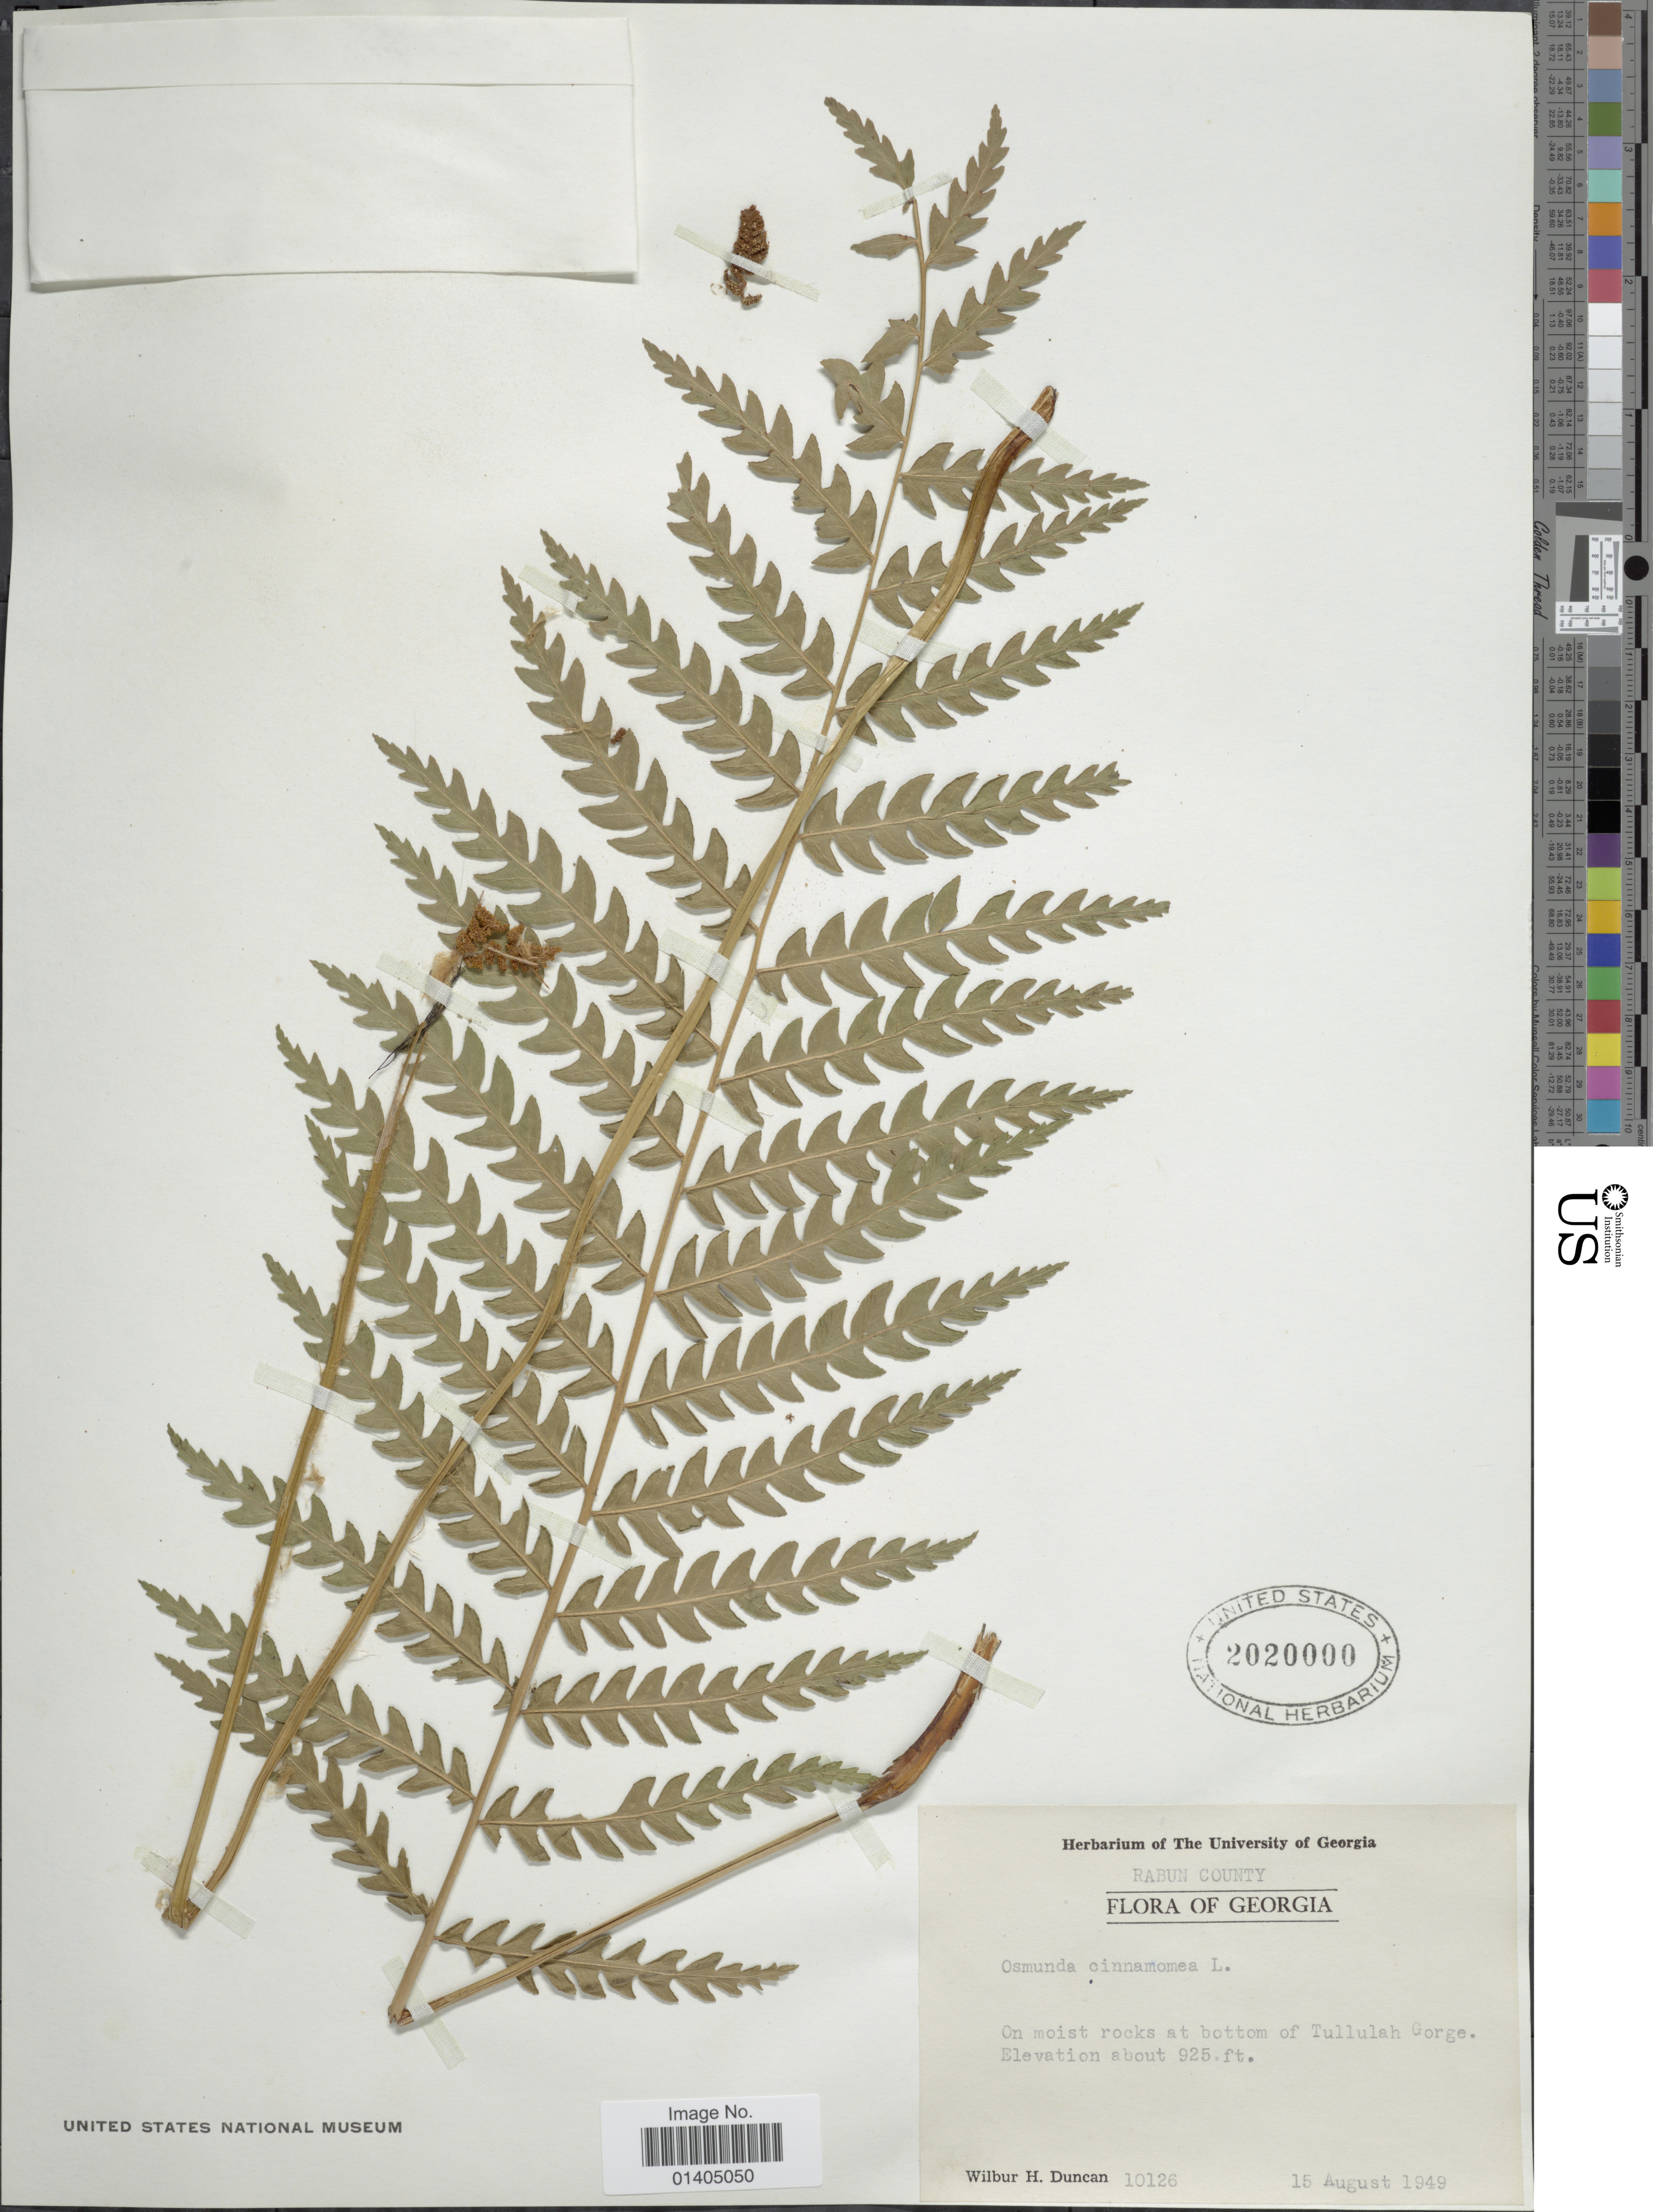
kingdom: Plantae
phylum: Tracheophyta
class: Polypodiopsida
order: Osmundales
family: Osmundaceae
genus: Osmundastrum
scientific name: Osmundastrum cinnamomeum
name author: (L.) C. Presl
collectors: W. H. Duncan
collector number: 10126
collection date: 1949-08-16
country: United States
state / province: Georgia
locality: Rabun County, On moist rocks at bottom of Tullulah Gorge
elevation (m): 282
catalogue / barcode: US 2020000